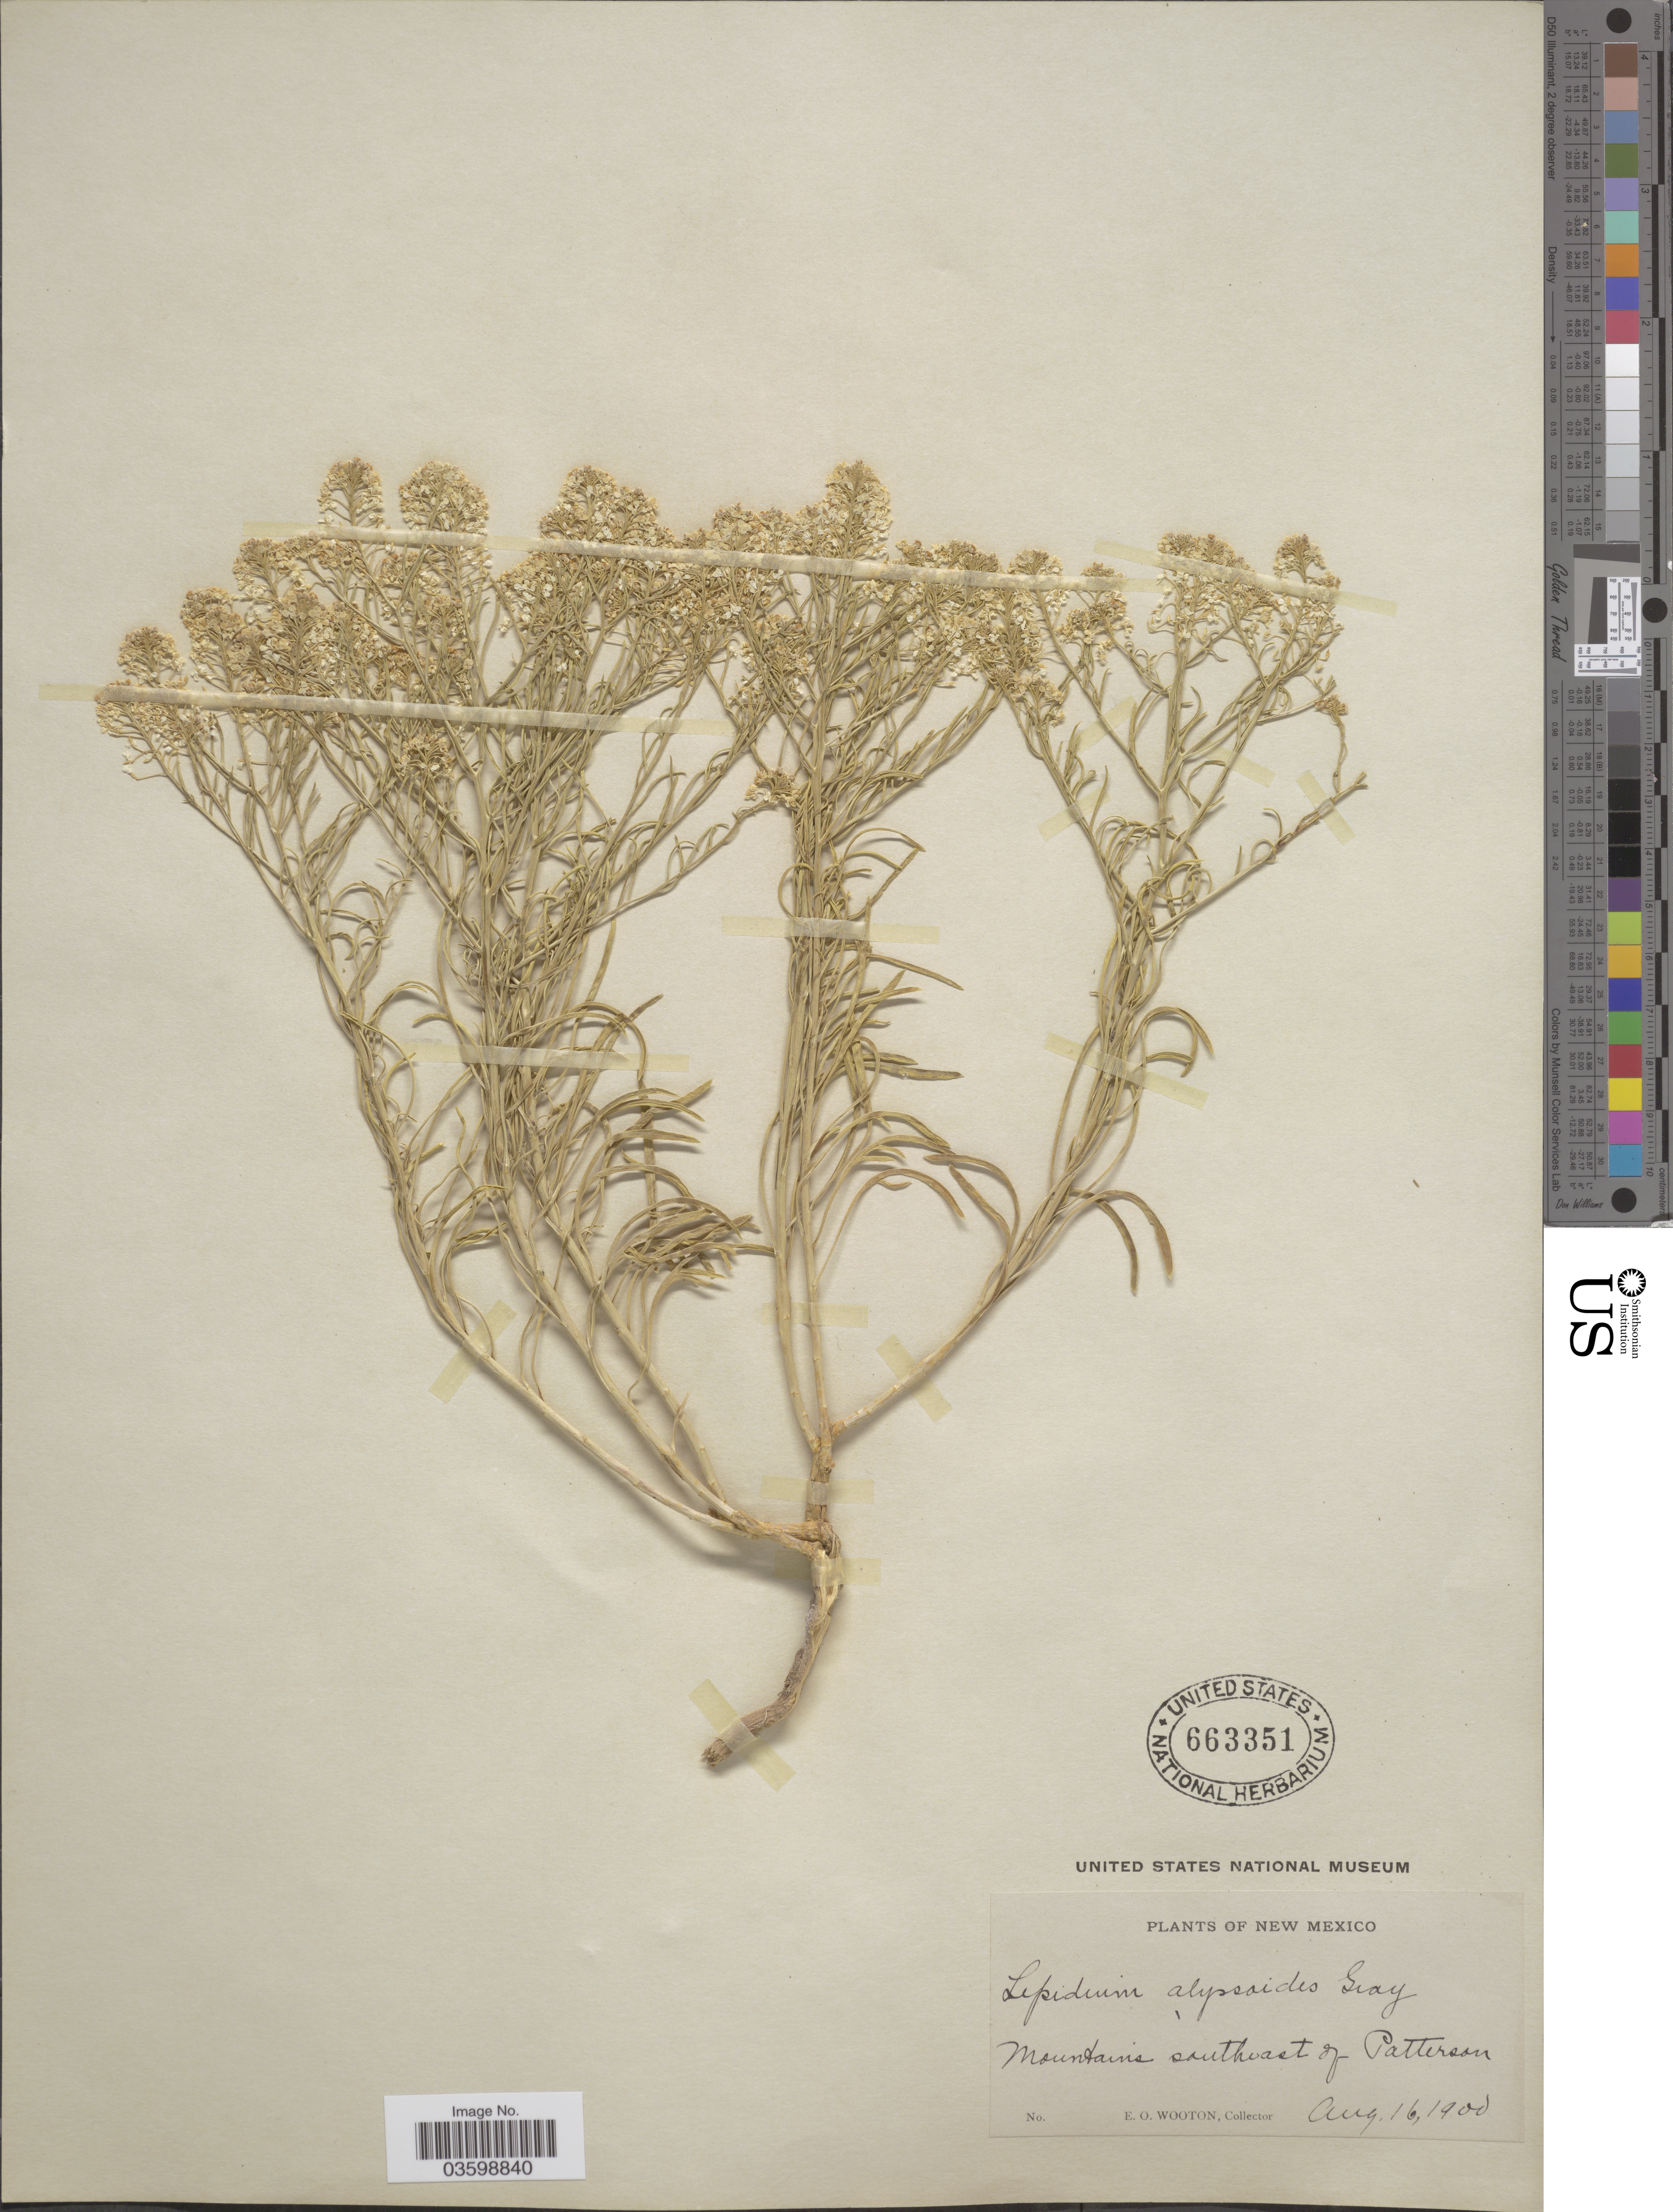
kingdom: Plantae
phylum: Tracheophyta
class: Magnoliopsida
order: Brassicales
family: Brassicaceae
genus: Lepidium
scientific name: Lepidium montanum var. alyssoides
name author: (A. Gray) M.E. Jones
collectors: E. O. Wooton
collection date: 1900-08-16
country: United States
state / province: New Mexico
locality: Mountains southeast of Patterson.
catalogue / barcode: US 663351